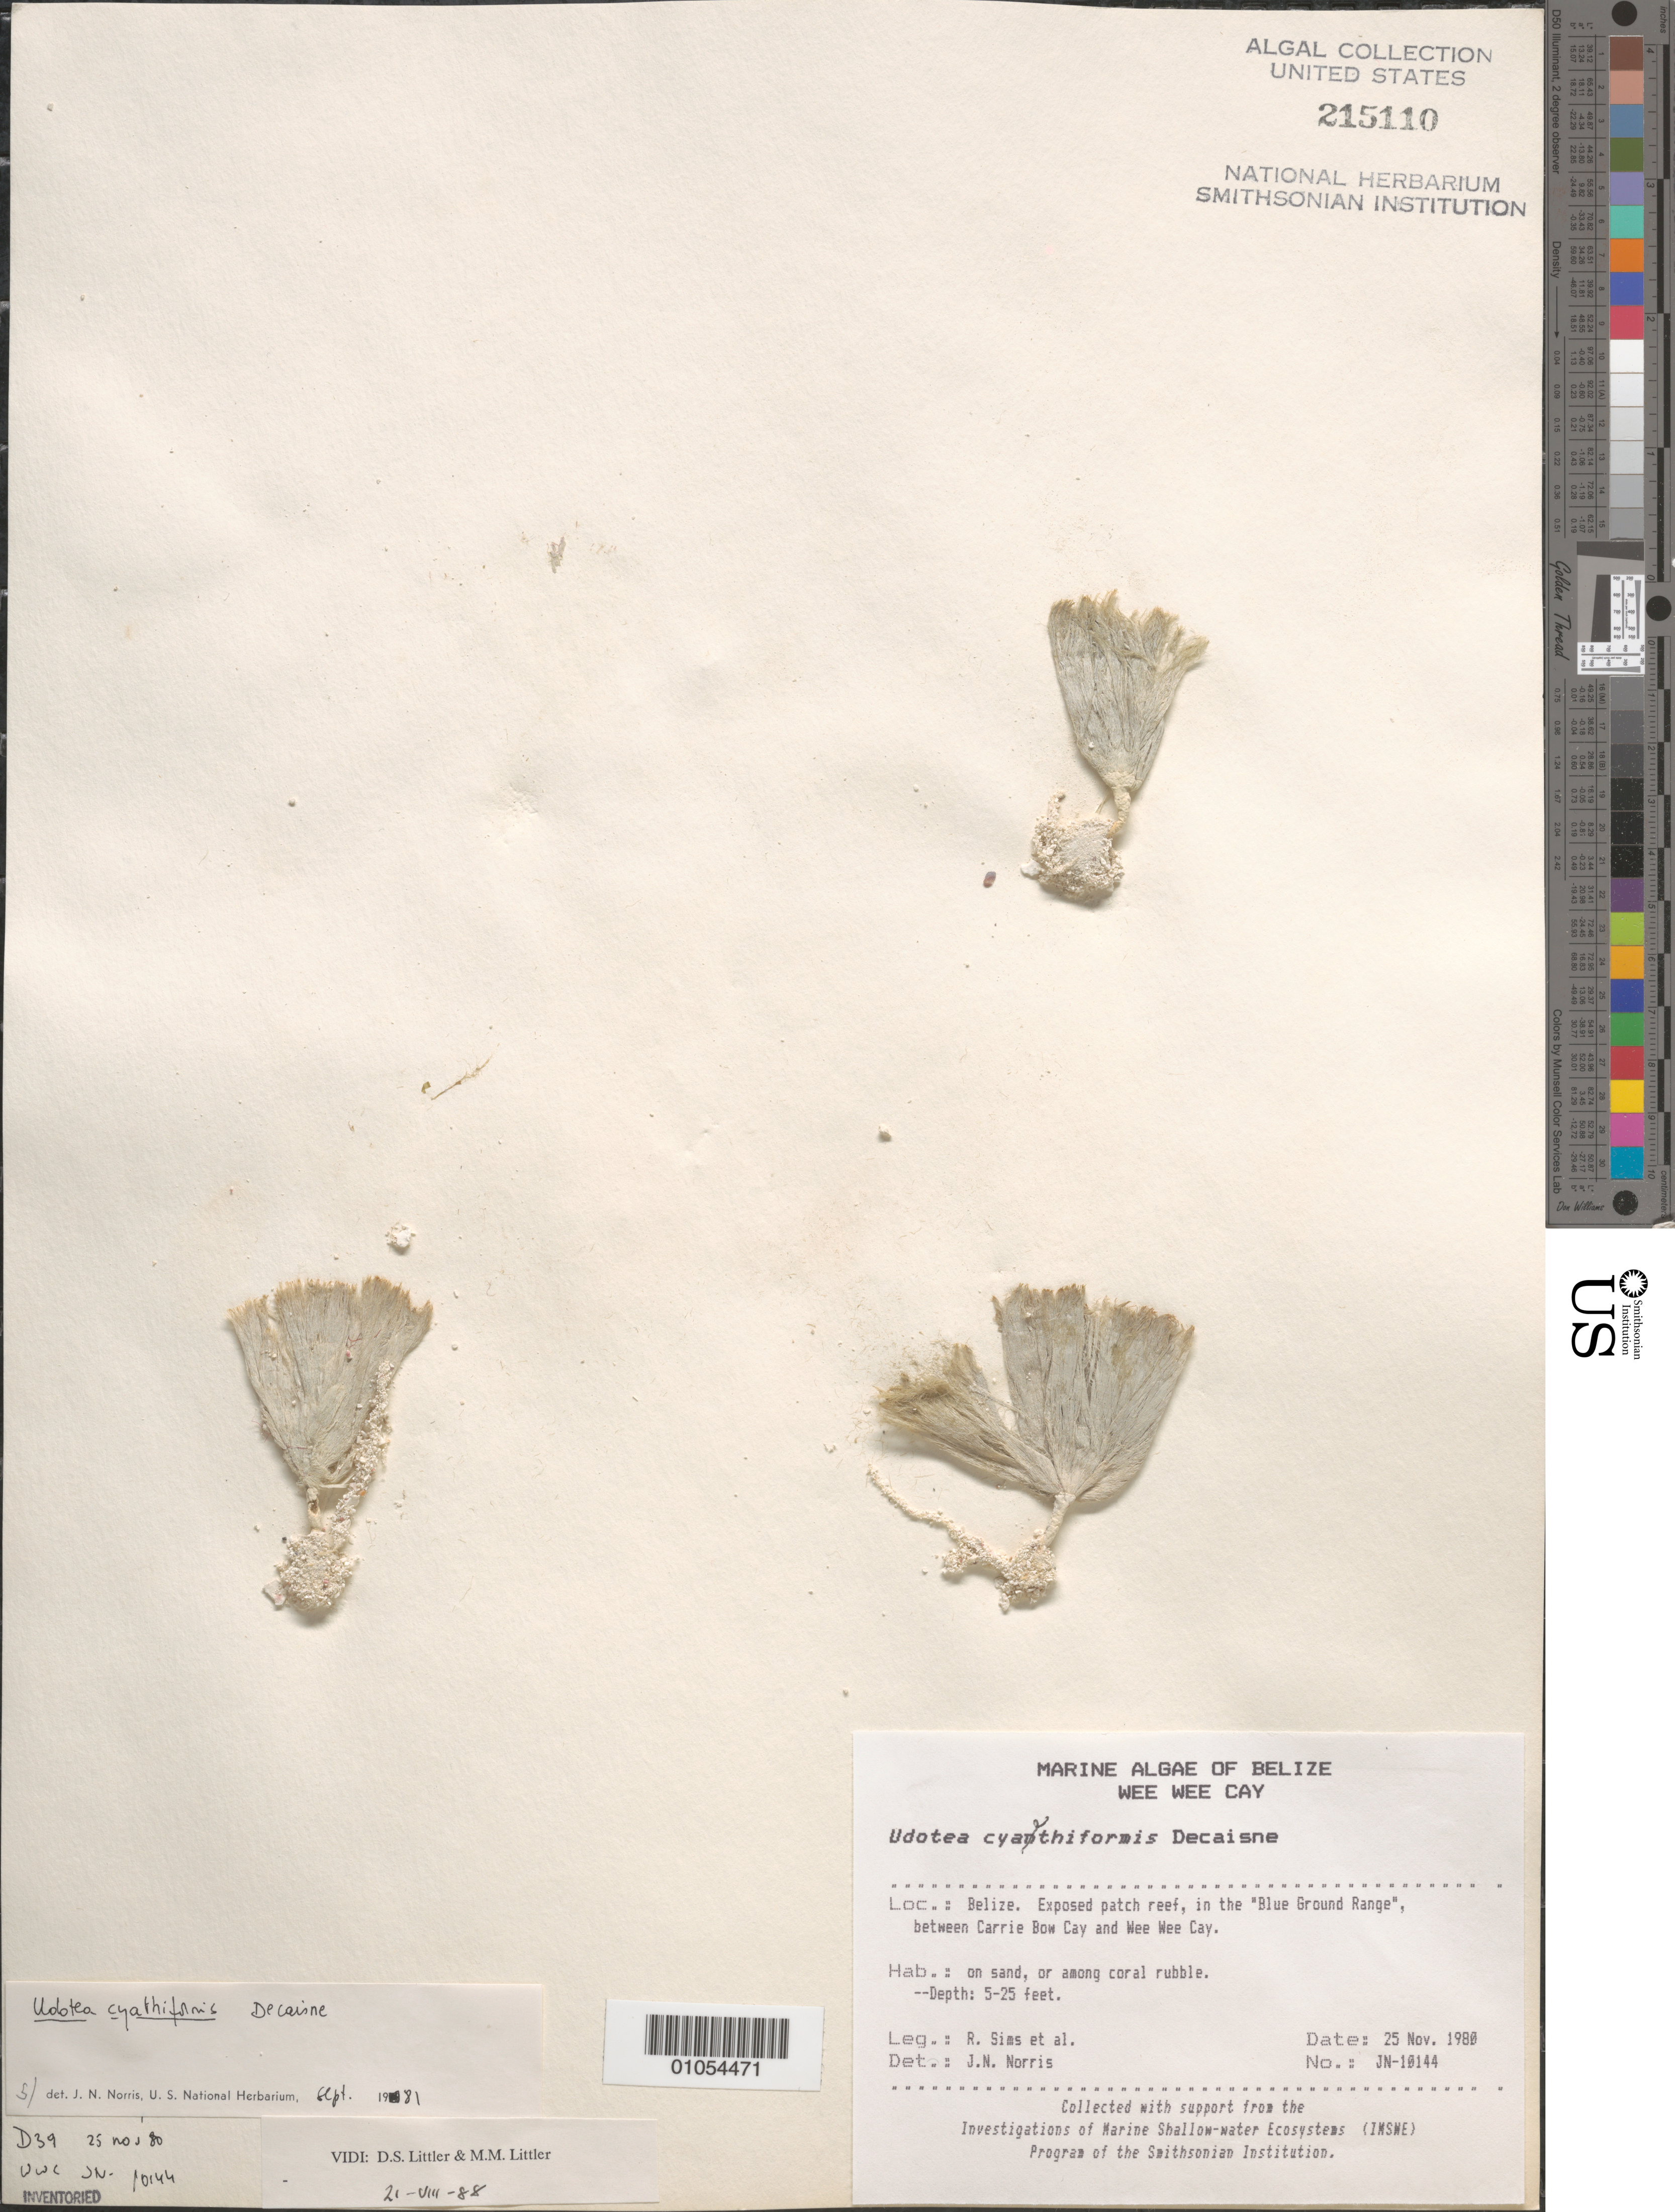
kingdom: Plantae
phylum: Chlorophyta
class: Ulvophyceae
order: Bryopsidales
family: Udoteaceae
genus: Udotea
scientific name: Udotea cyathiformis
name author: Decne.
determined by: Norris, James N.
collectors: R. H. Sims & et al.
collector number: JN-10144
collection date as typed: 25 Nov 1980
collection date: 1980-11-25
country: Belize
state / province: Stann Creek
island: Wee Wee Cay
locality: Blue Ground Range, between Carrie Bow Cay and Wee Wee Cay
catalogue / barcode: US 215110